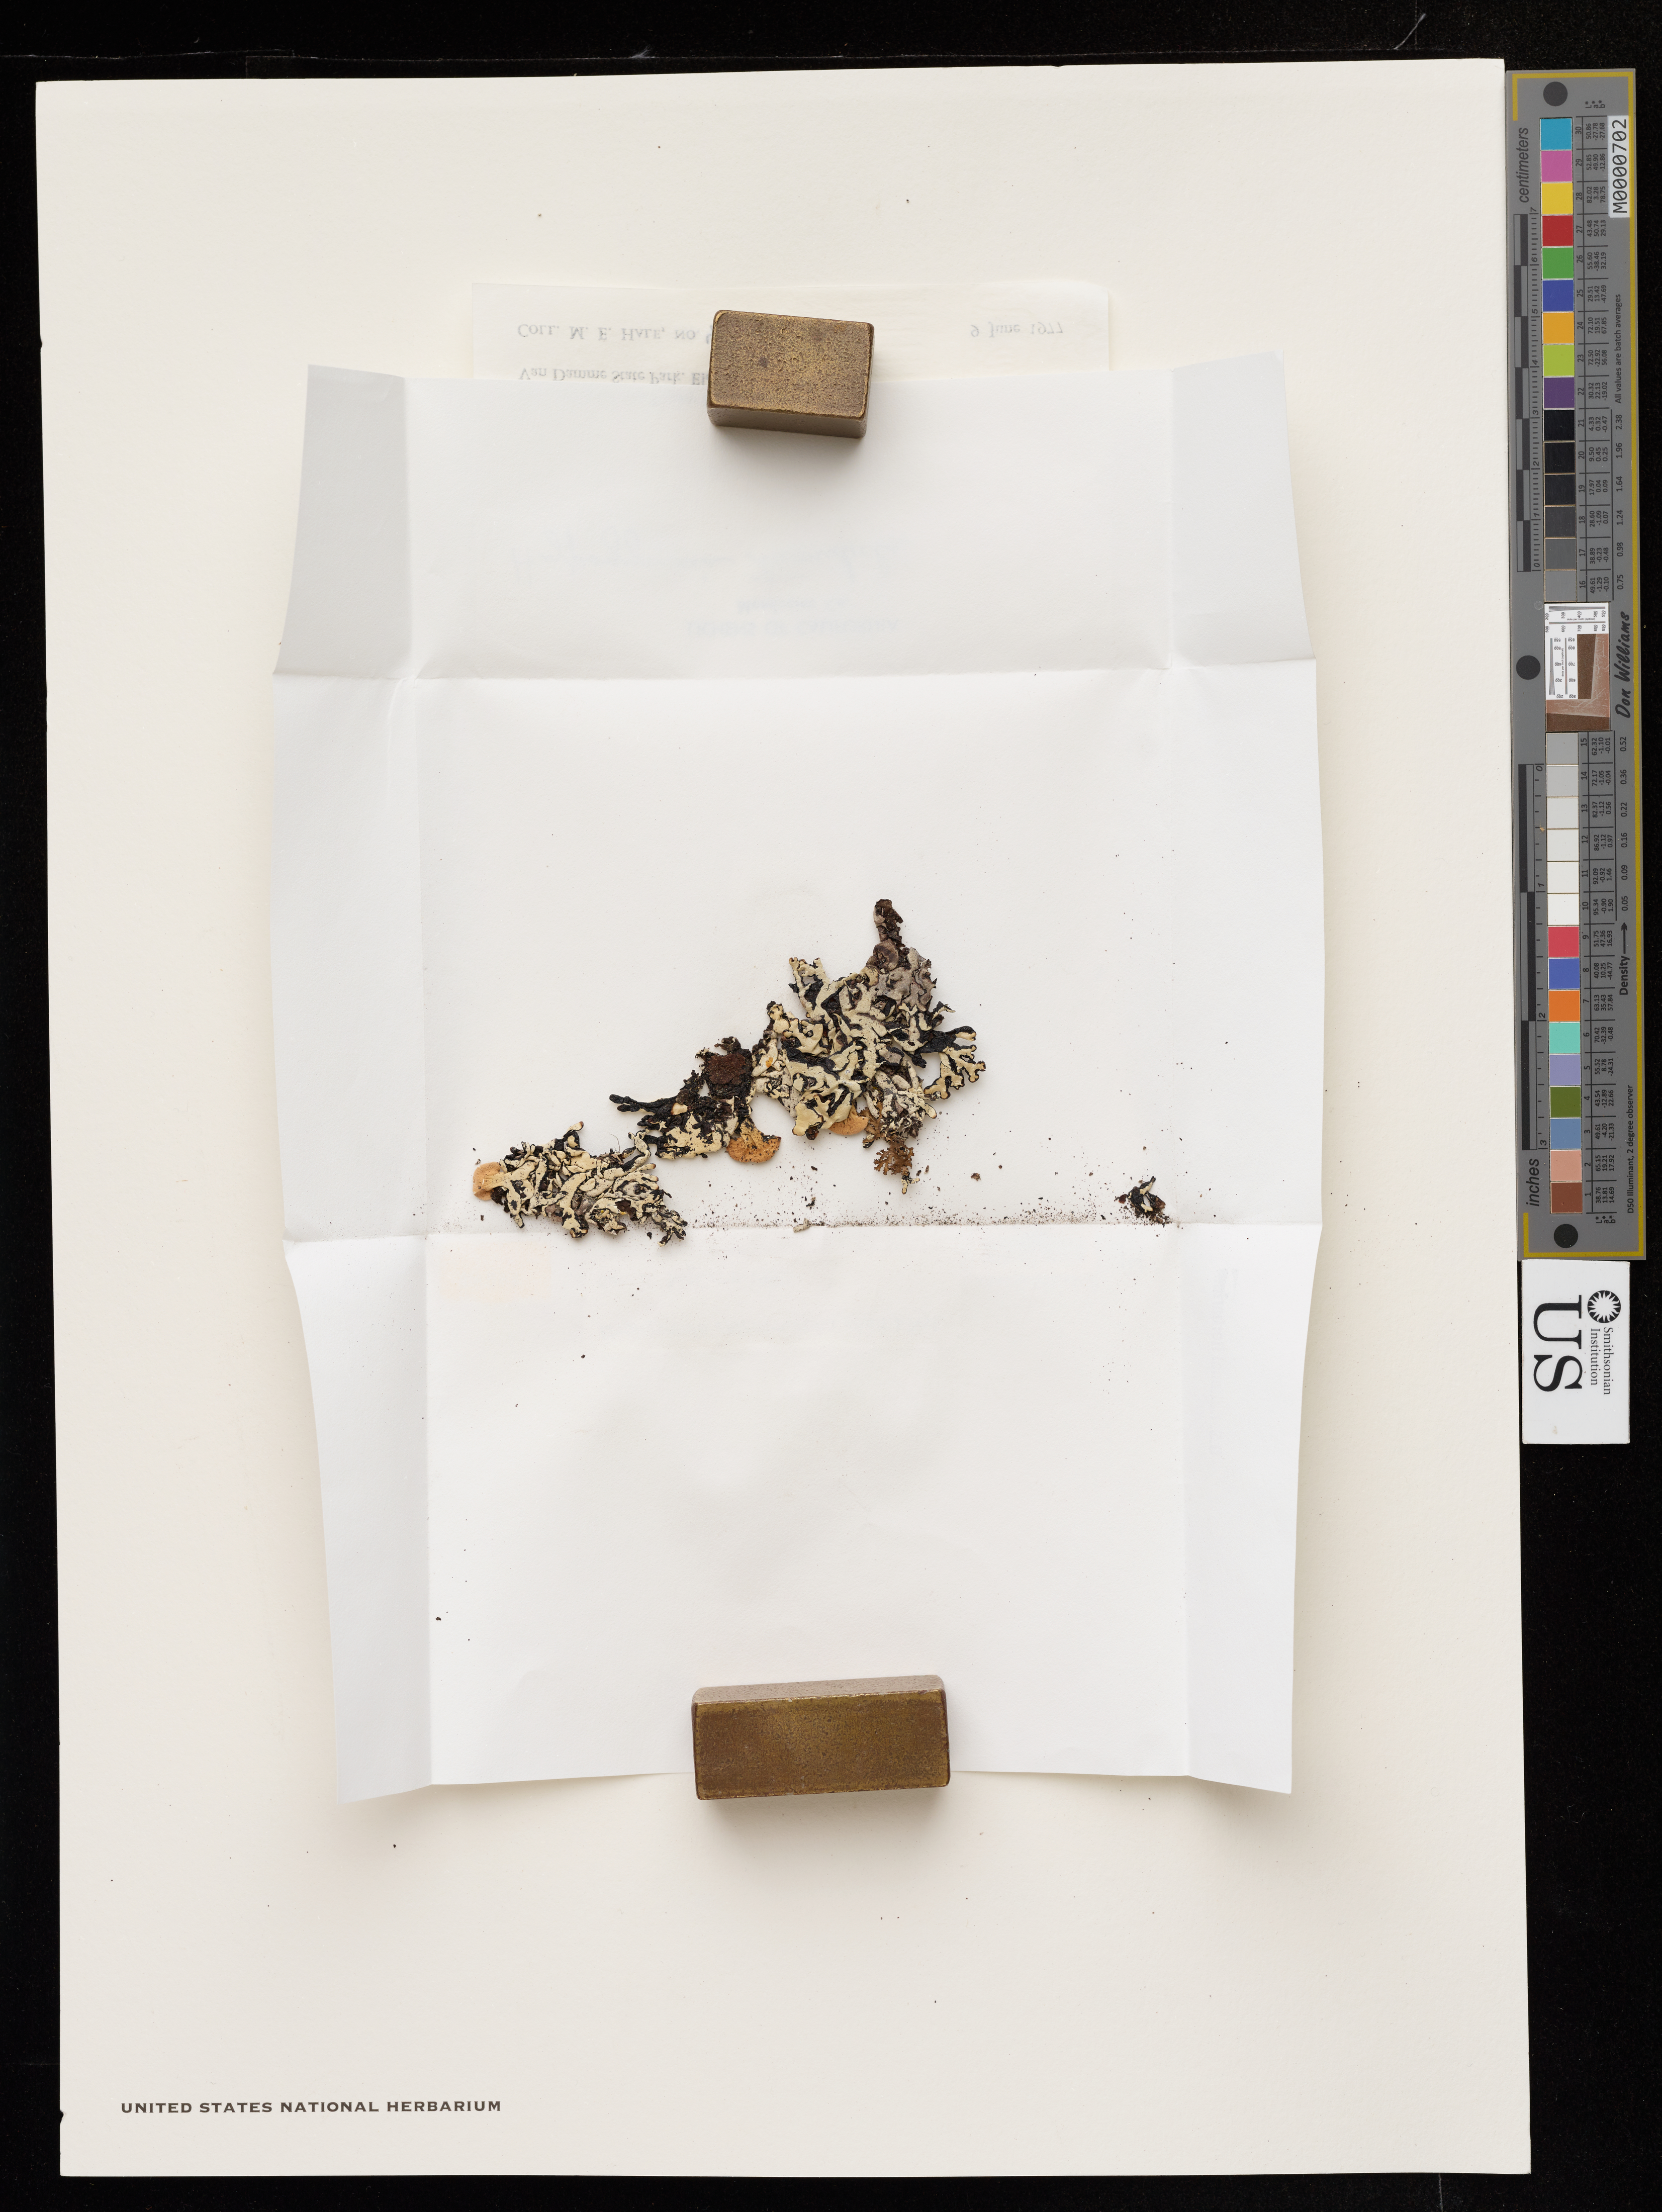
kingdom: Fungi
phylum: Ascomycota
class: Lecanoromycetes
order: Lecanorales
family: Parmeliaceae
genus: Hypogymnia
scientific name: Hypogymnia enteromorpha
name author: (Ach.) Nyl.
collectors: M. Hale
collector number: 49338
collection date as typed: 09 Jun 1977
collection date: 1977-06-09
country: United States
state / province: California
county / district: Mendocino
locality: Van damme st. park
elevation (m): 0